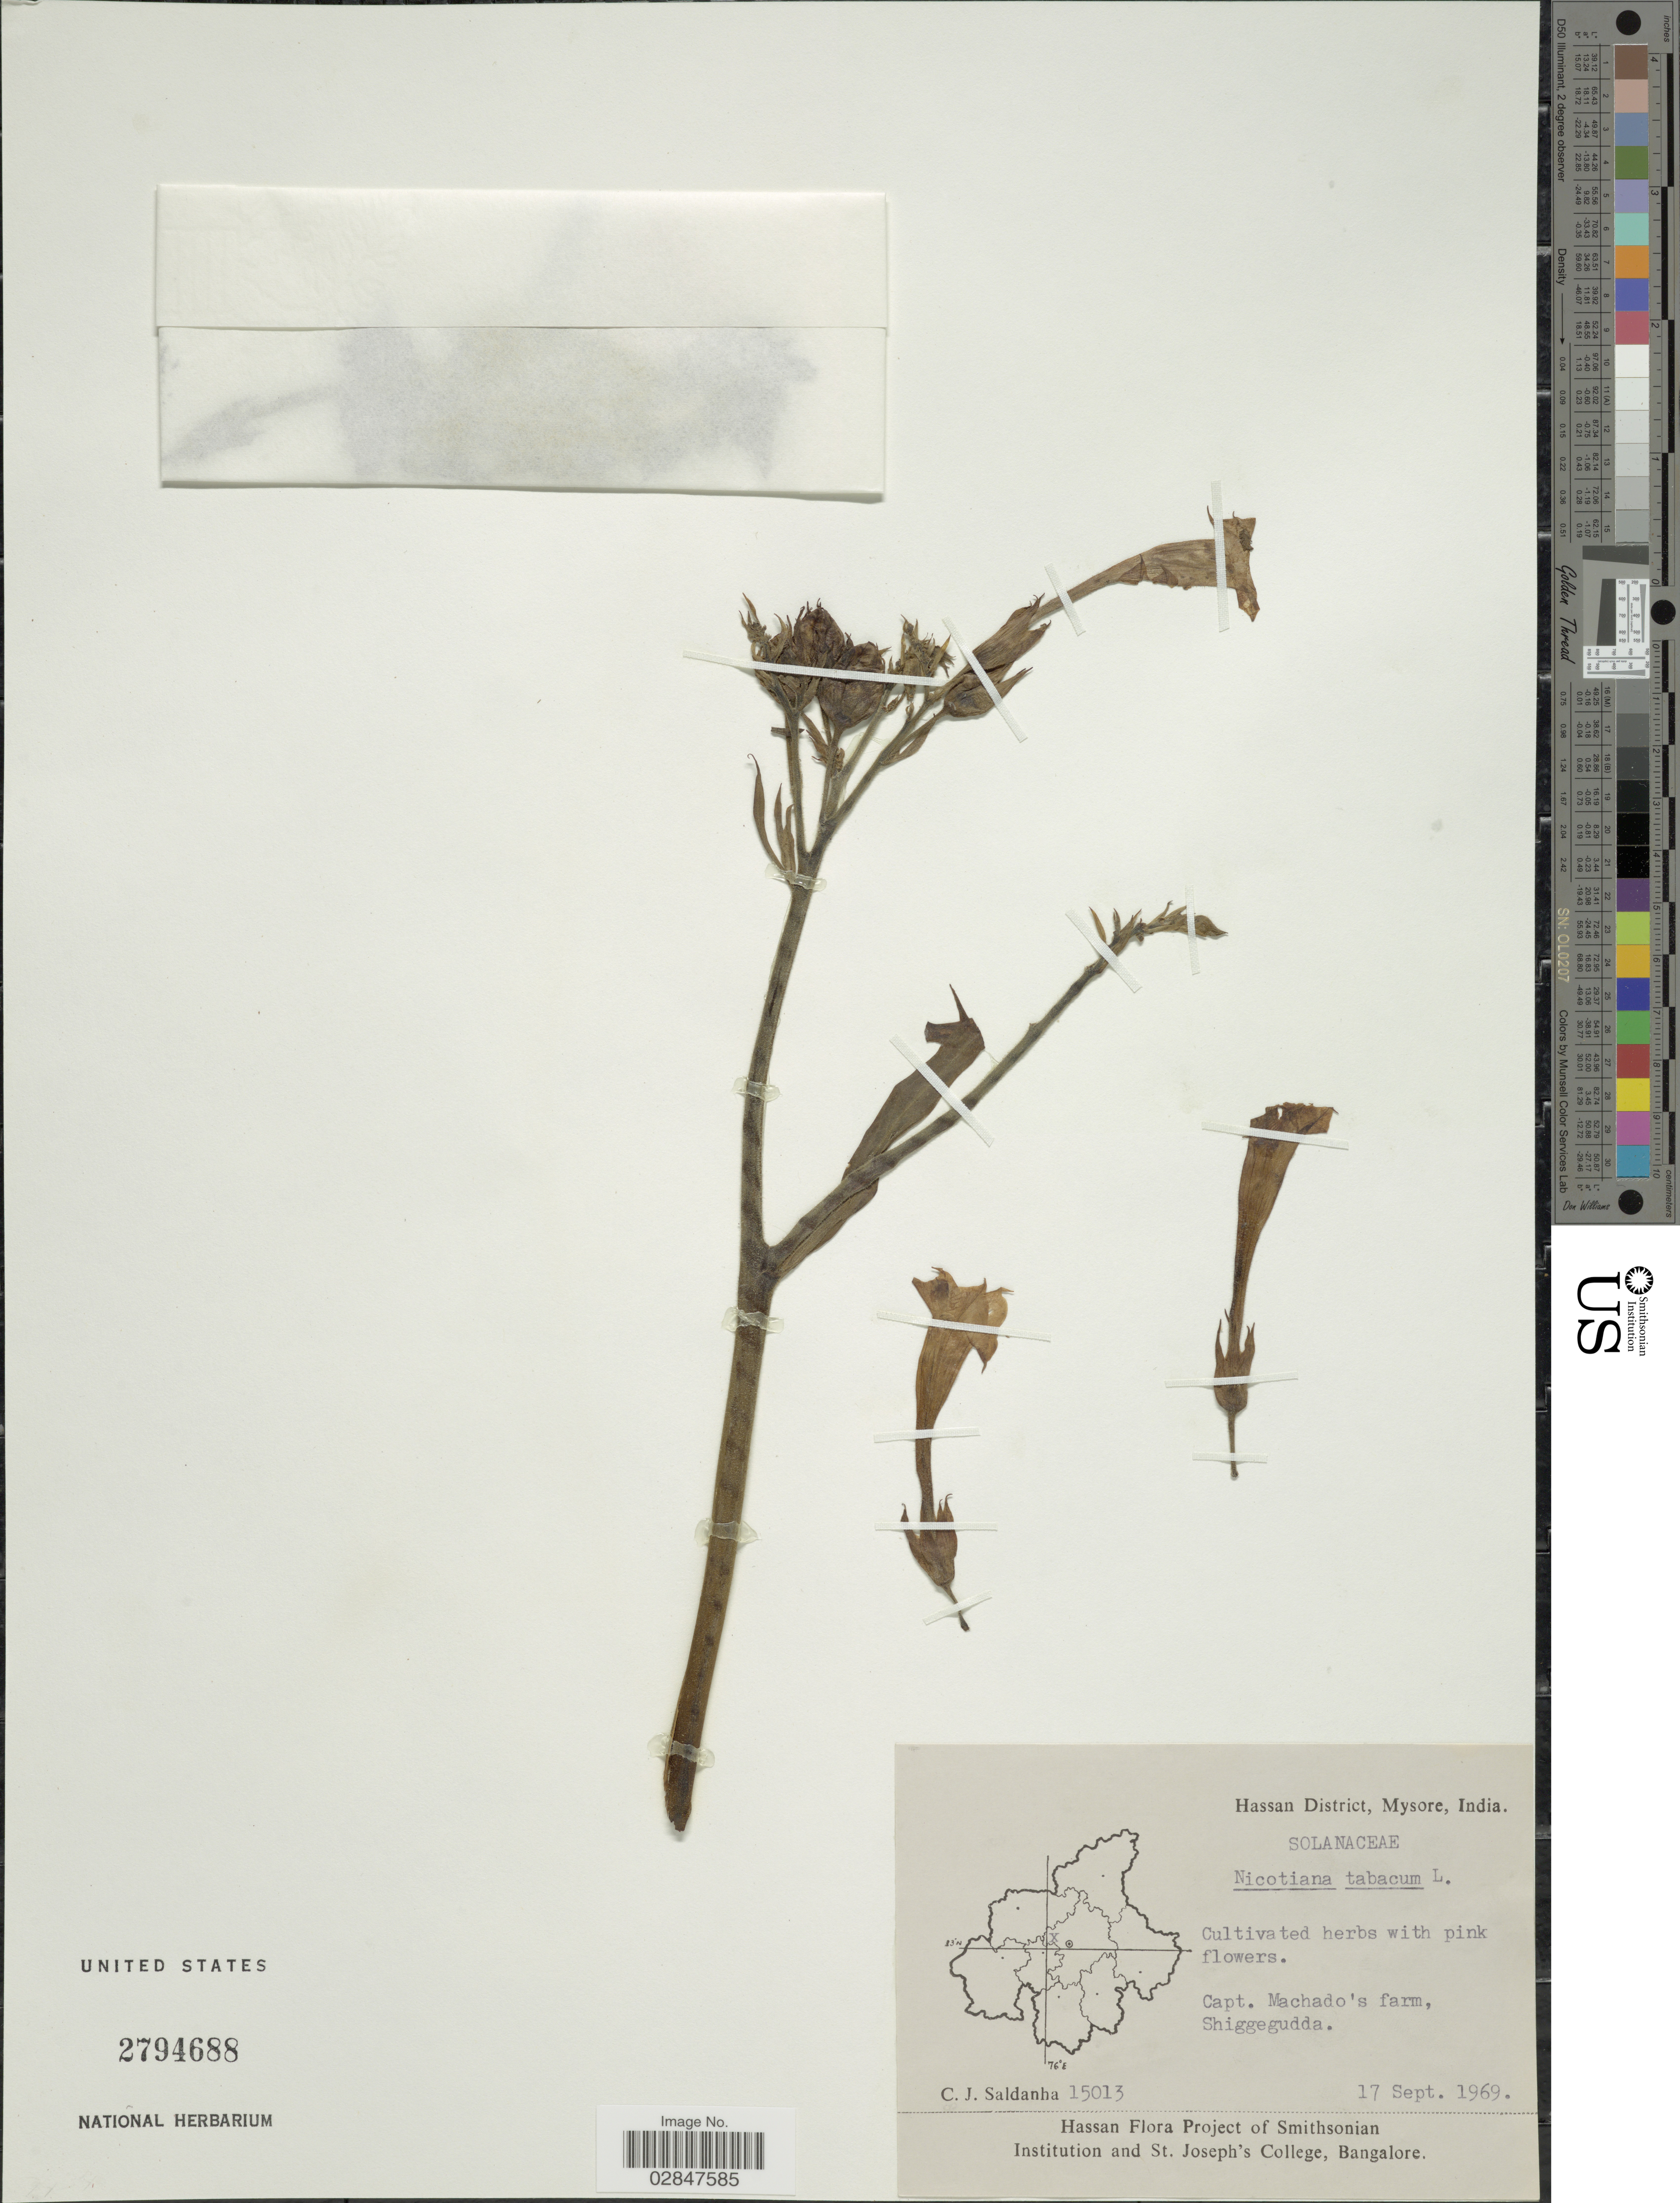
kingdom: Plantae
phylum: Tracheophyta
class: Magnoliopsida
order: Solanales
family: Solanaceae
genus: Nicotiana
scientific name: Nicotiana tabacum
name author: L.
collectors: C. J. Saldanha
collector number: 15013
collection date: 1969-09-17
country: India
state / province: Karnataka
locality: Hassan District, Mysore. Capt. Machado's farm, Shiggeguida.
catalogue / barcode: US 2794688